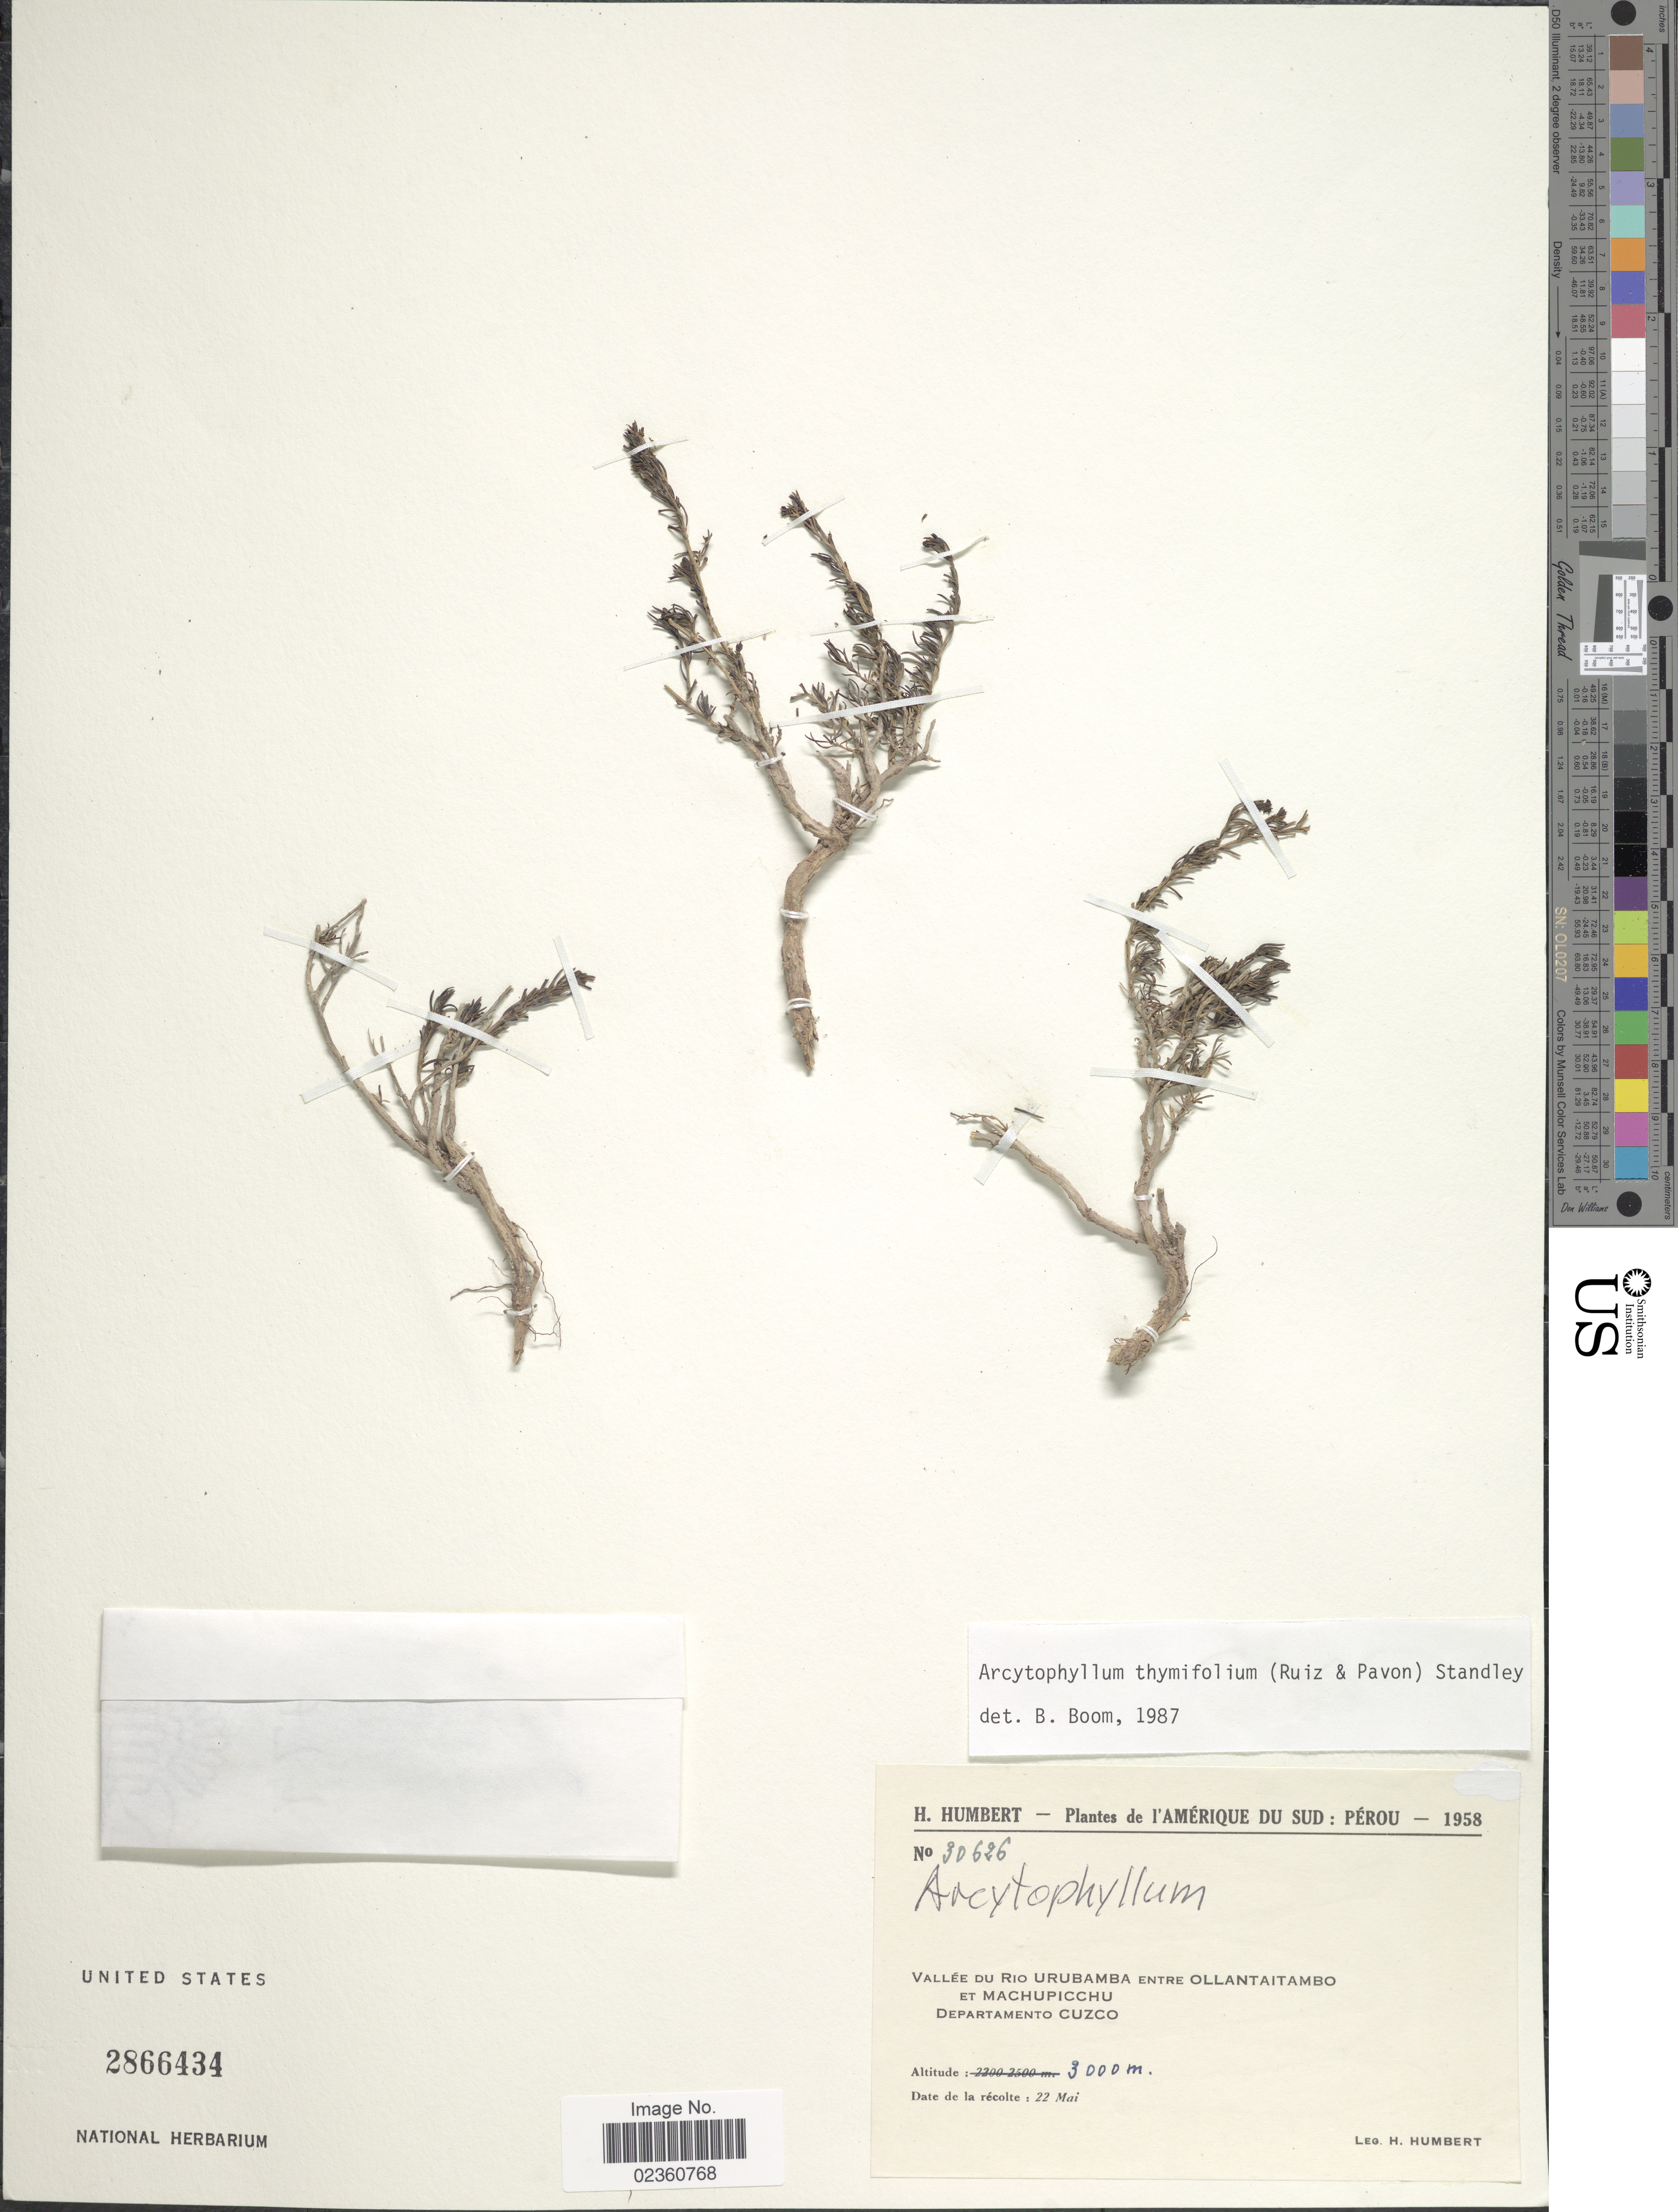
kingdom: Plantae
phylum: Tracheophyta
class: Magnoliopsida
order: Gentianales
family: Rubiaceae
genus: Arcytophyllum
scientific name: Arcytophyllum thymifolium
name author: (Ruiz & Pav.) Standl.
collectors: H. Humbert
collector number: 30626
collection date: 1958-05-22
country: Peru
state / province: Cusco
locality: Vallée Du Rio Urubamba entre Ollantaitambo et Machupicchu, Departamento Cuzco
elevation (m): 3000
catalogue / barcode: US 2866434